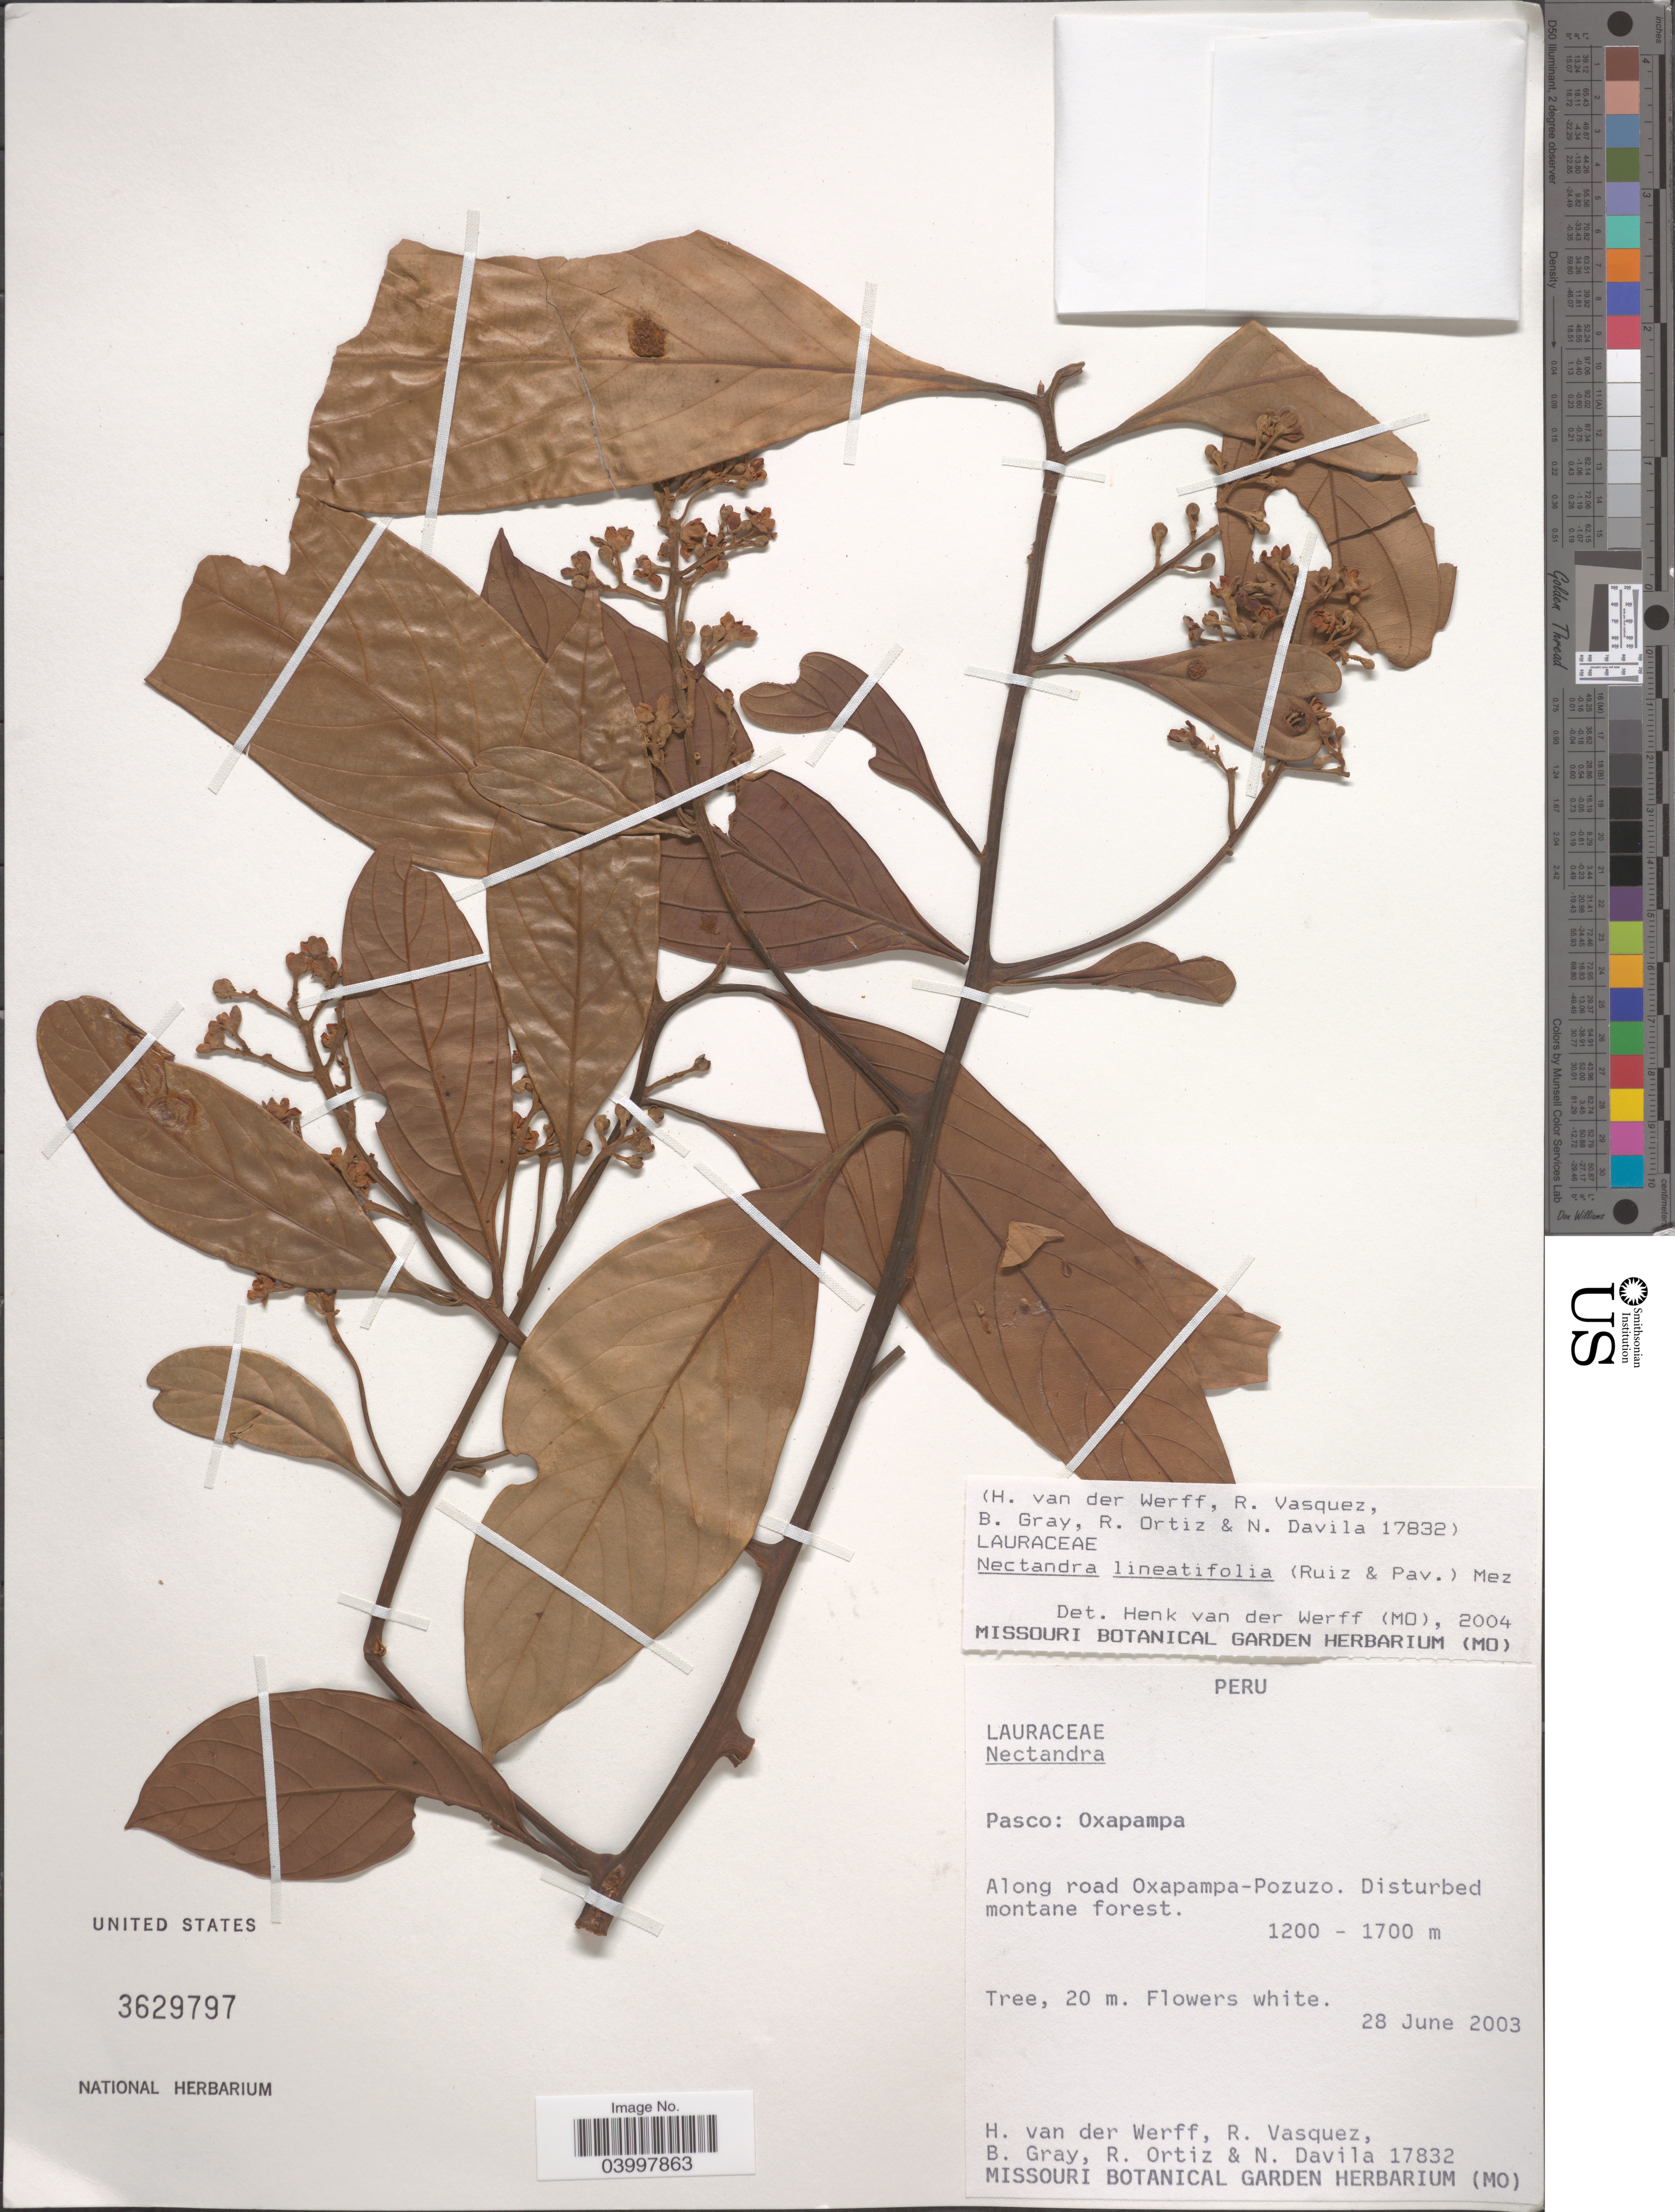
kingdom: Plantae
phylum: Tracheophyta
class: Magnoliopsida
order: Laurales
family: Lauraceae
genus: Nectandra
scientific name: Nectandra lineatifolia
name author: Mez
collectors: H. van der Werff, R. Vasquez, B. Gray, R. Ortiz & N. Dávila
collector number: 17832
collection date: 2003-06-28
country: Peru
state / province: Pasco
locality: Oxapampa. Along road Oxapampa-Pozuzo.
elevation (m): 1200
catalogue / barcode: US 3629797